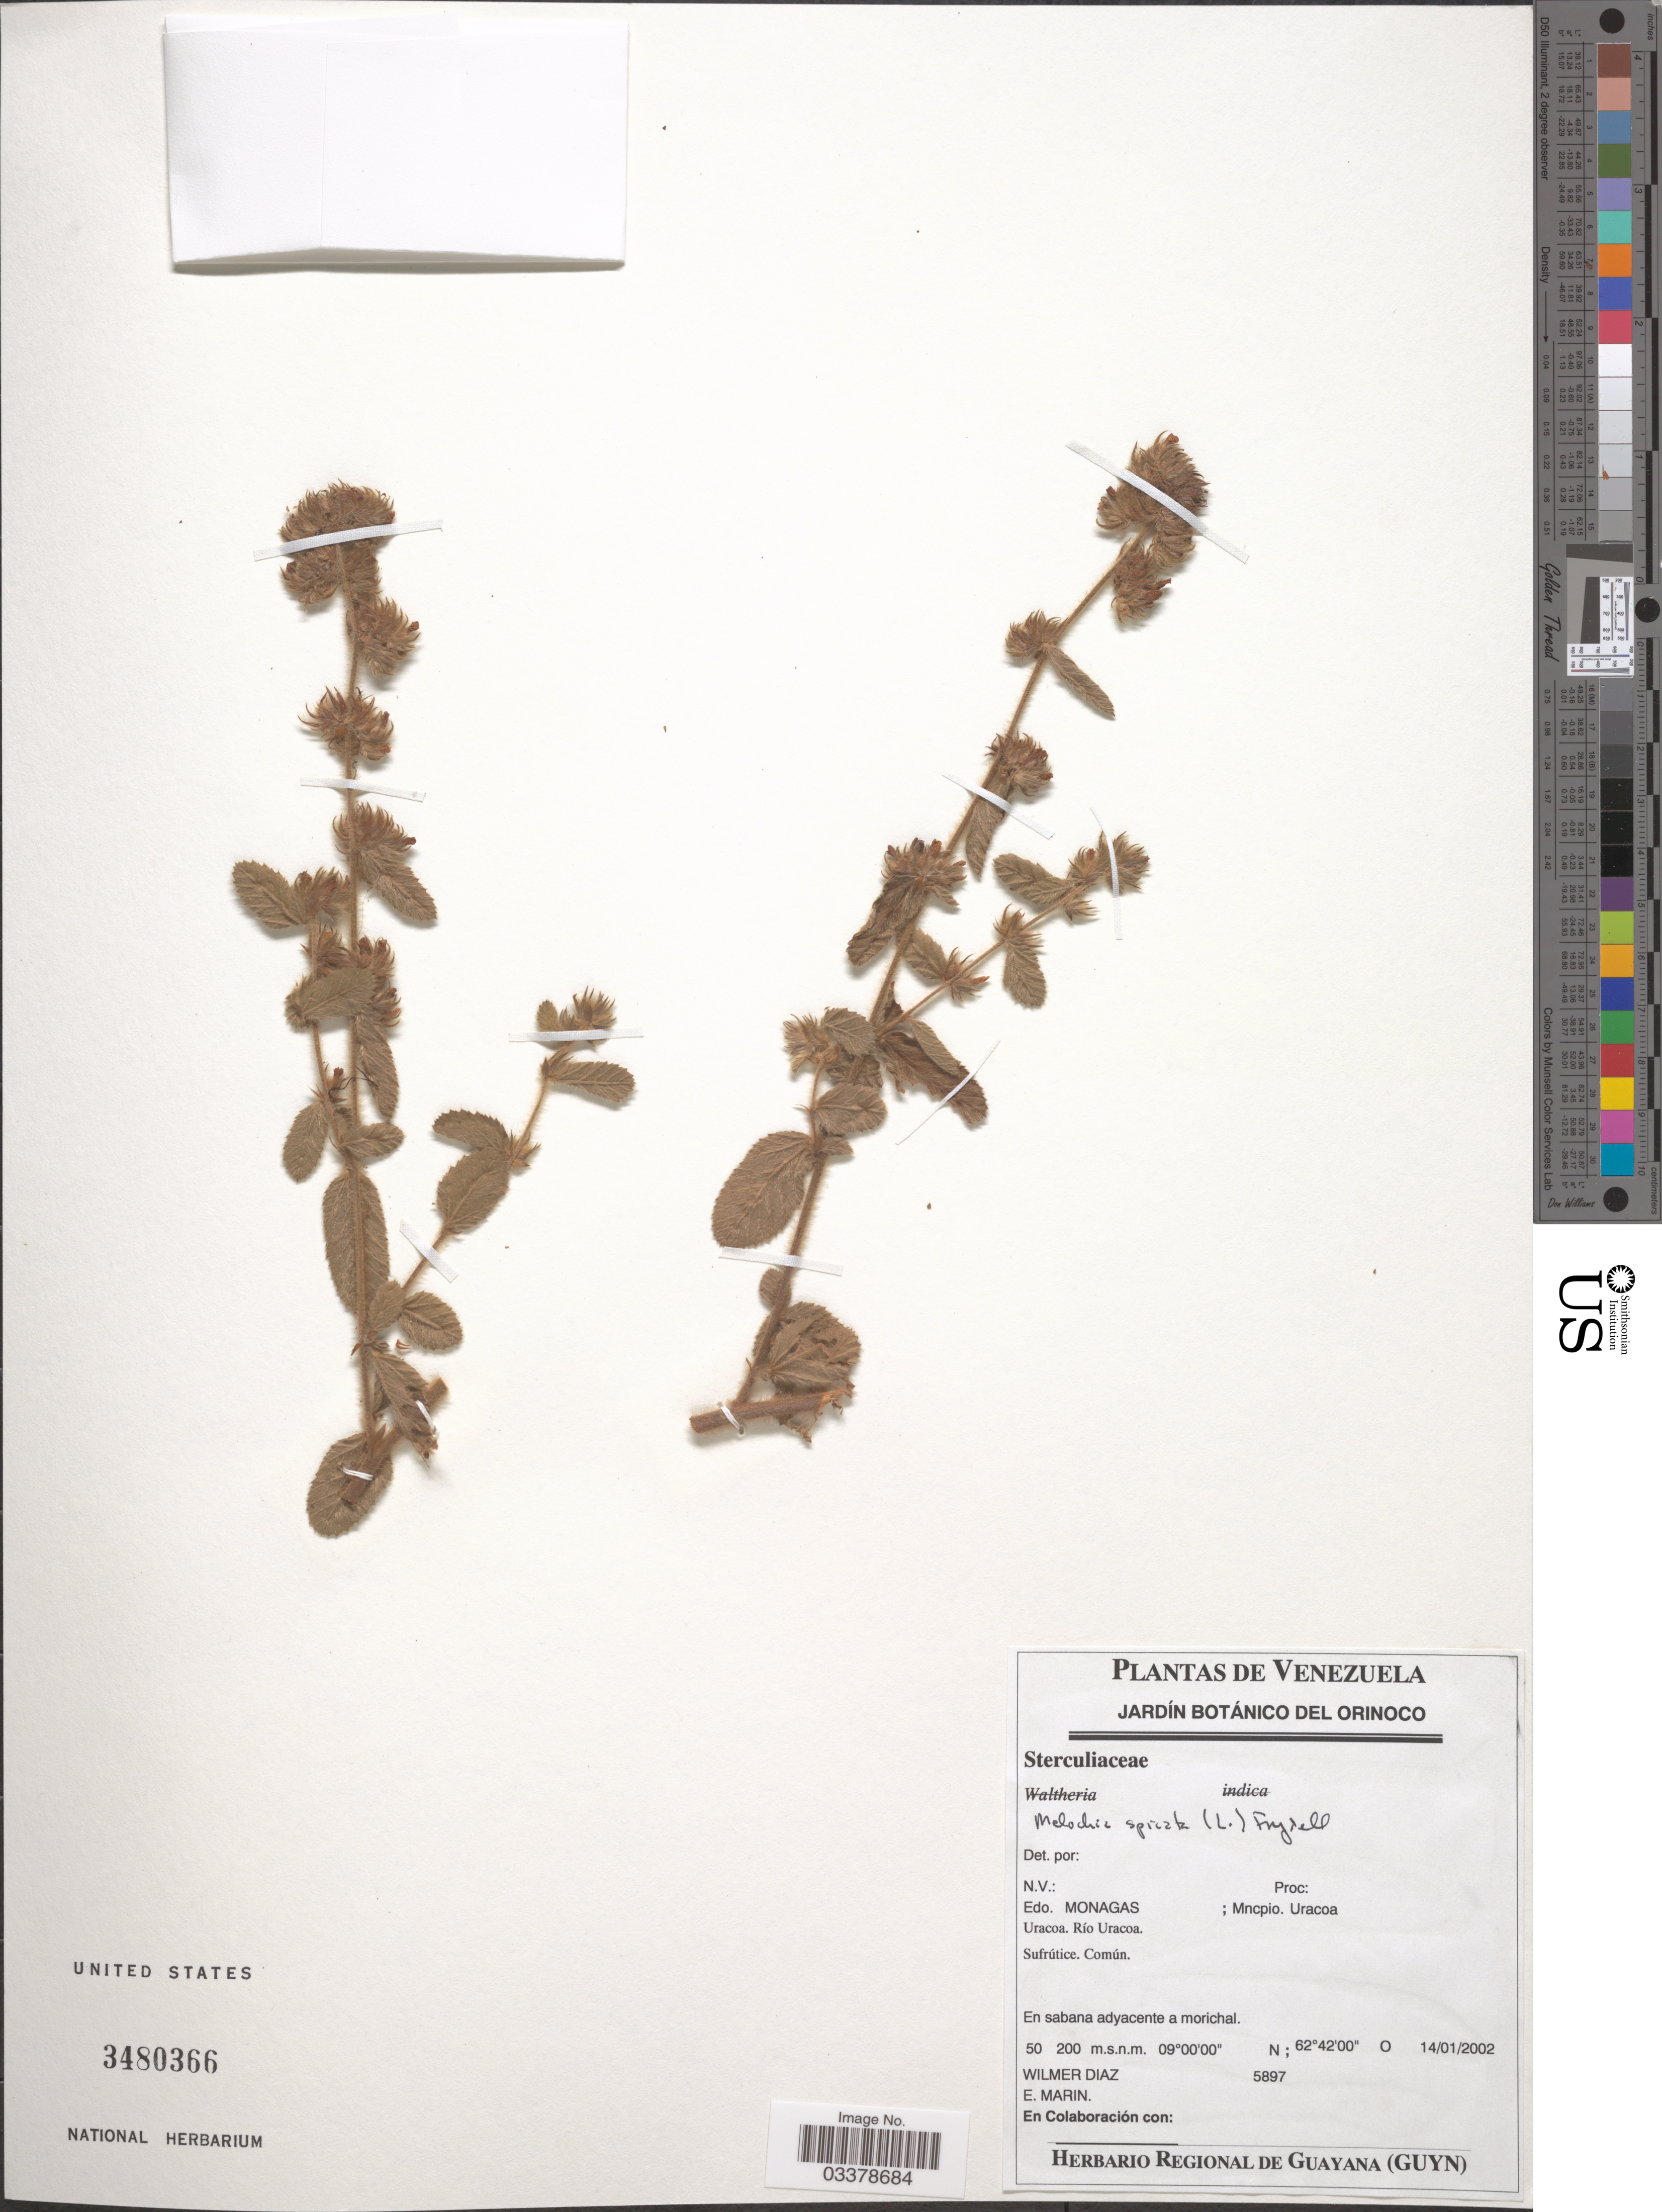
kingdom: Plantae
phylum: Tracheophyta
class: Magnoliopsida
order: Malvales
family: Malvaceae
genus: Melochia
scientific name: Melochia spicata var. spicata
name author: (L.) Fryxell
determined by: Dorr, L. J., (BOT), Smithsonian Institution - National Museum of Natural History (UNITED STATES)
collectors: W. Díaz P. & E. Marin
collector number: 5897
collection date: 2002-01-14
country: Venezuela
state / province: Monagas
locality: Mncpio. Uracoa. Río Uracoa.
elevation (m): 50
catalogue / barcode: US 3480366